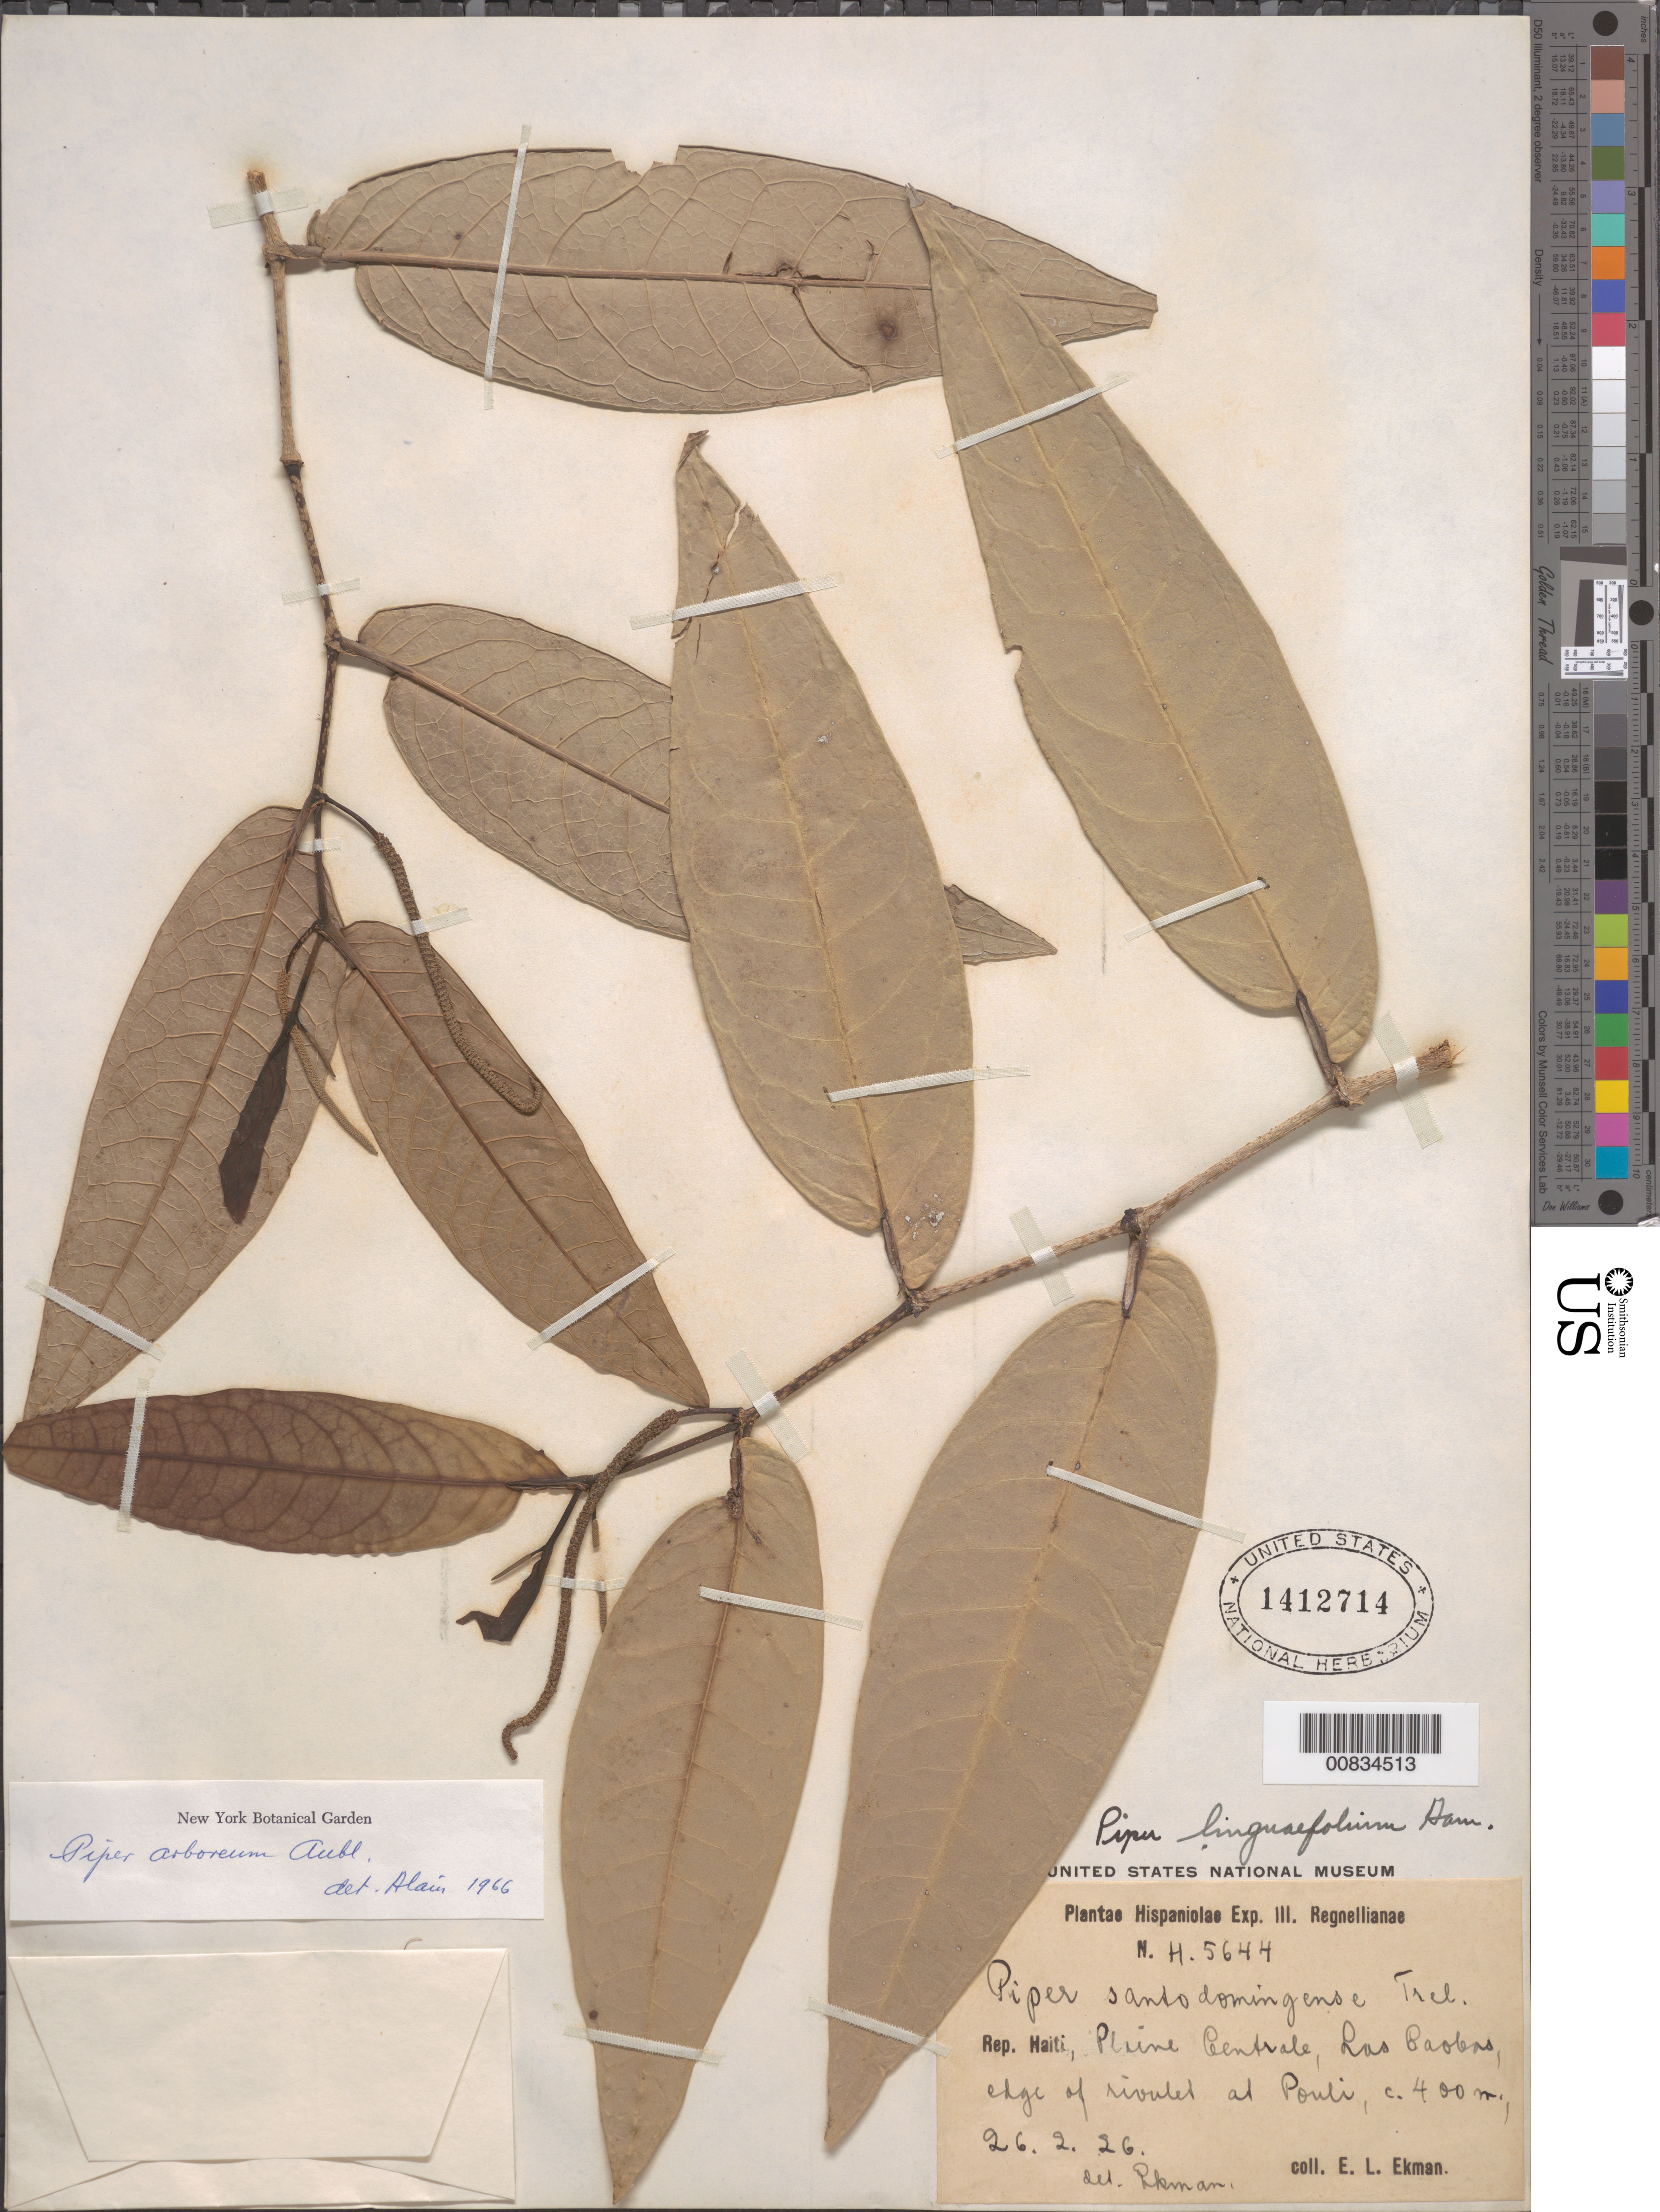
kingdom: Plantae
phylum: Tracheophyta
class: Magnoliopsida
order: Piperales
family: Piperaceae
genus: Piper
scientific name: Piper arboreum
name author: Aubl.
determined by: Liogier, Alain H.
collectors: E. L. Ekman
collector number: H 5644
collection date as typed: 26 Feb 1926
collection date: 1926-02-26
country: Haiti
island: Hispaniola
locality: Plaine Centrale, Las Caobas, edge of rivulet at Pouli.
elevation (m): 400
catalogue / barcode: US 1412714